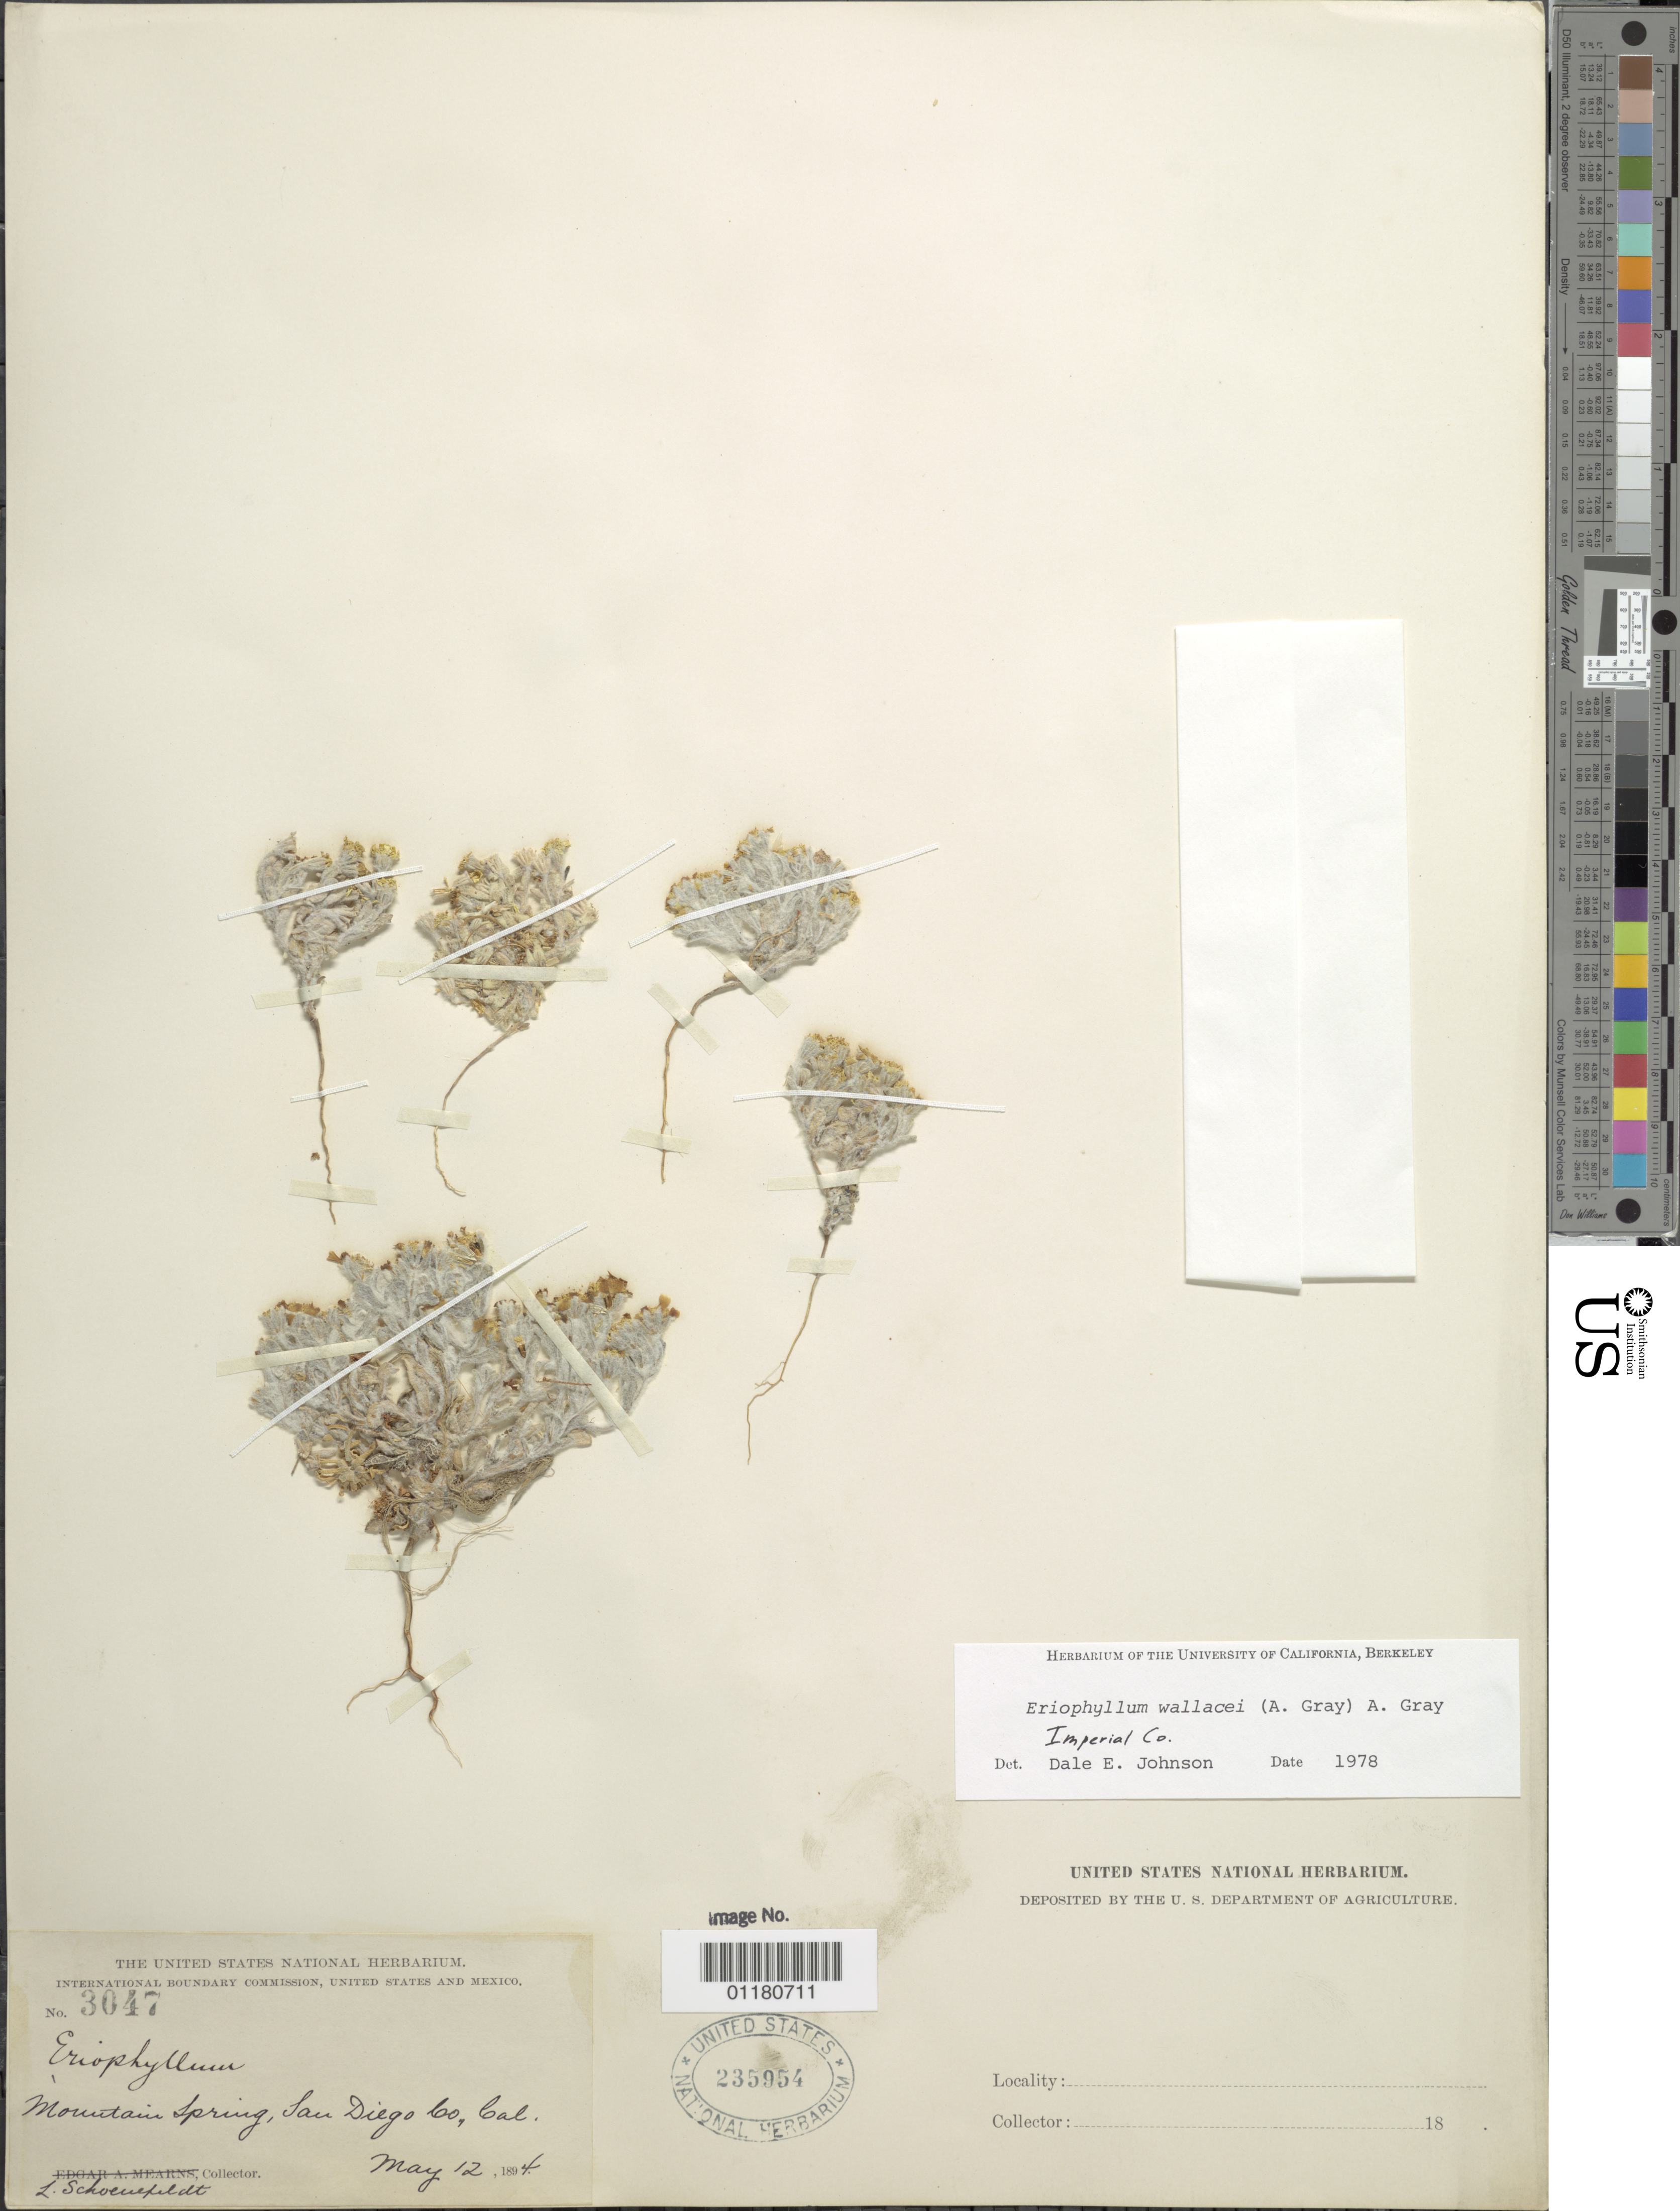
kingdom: Plantae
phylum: Tracheophyta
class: Magnoliopsida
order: Asterales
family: Asteraceae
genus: Eriophyllum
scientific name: Eriophyllum wallacei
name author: (A. Gray) A. Gray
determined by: Johnson, D. E.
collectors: L. Schounfeldt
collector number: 3047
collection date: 1894-05-12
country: United States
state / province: California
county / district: San Diego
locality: Mountain Spring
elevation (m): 549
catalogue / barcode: US 235954